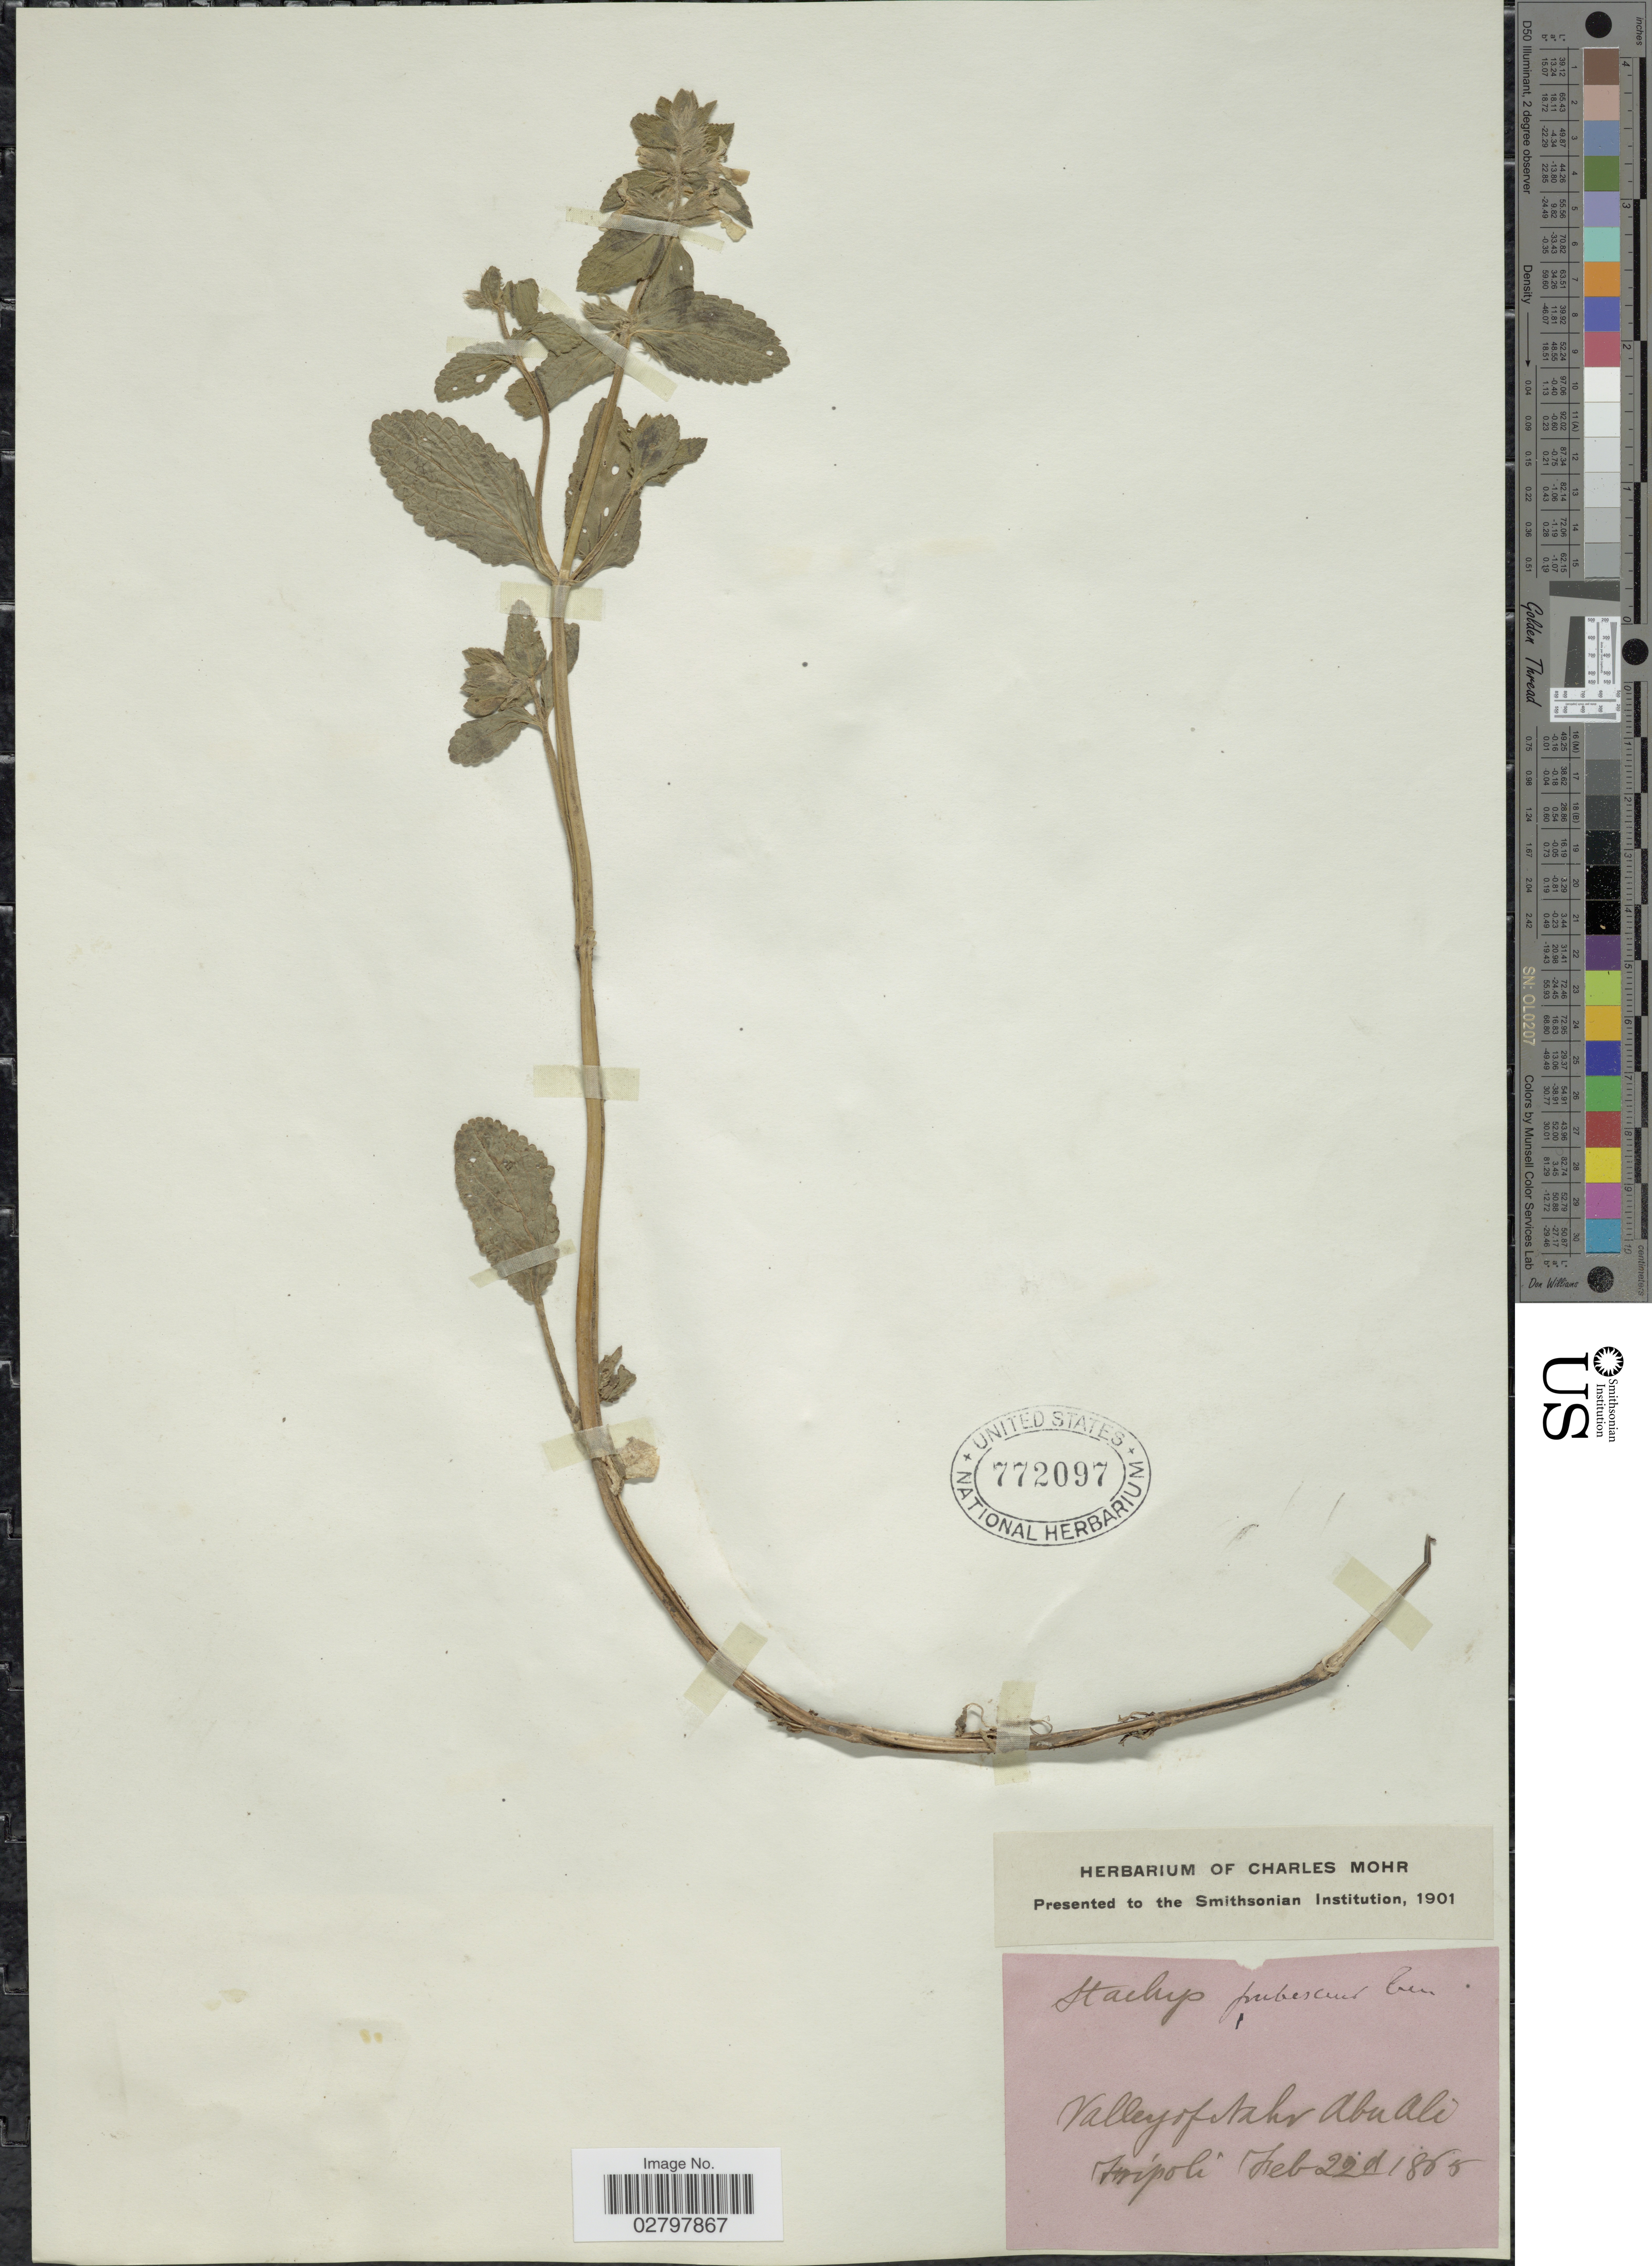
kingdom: Plantae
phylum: Tracheophyta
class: Magnoliopsida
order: Lamiales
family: Lamiaceae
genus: Stachys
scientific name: Stachys pubescens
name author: Ten.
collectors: ex herb. Charles Mohr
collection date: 1865-02-22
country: Lebanon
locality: Valley of Nahr Abu Ali, Tripoli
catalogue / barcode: US 772097